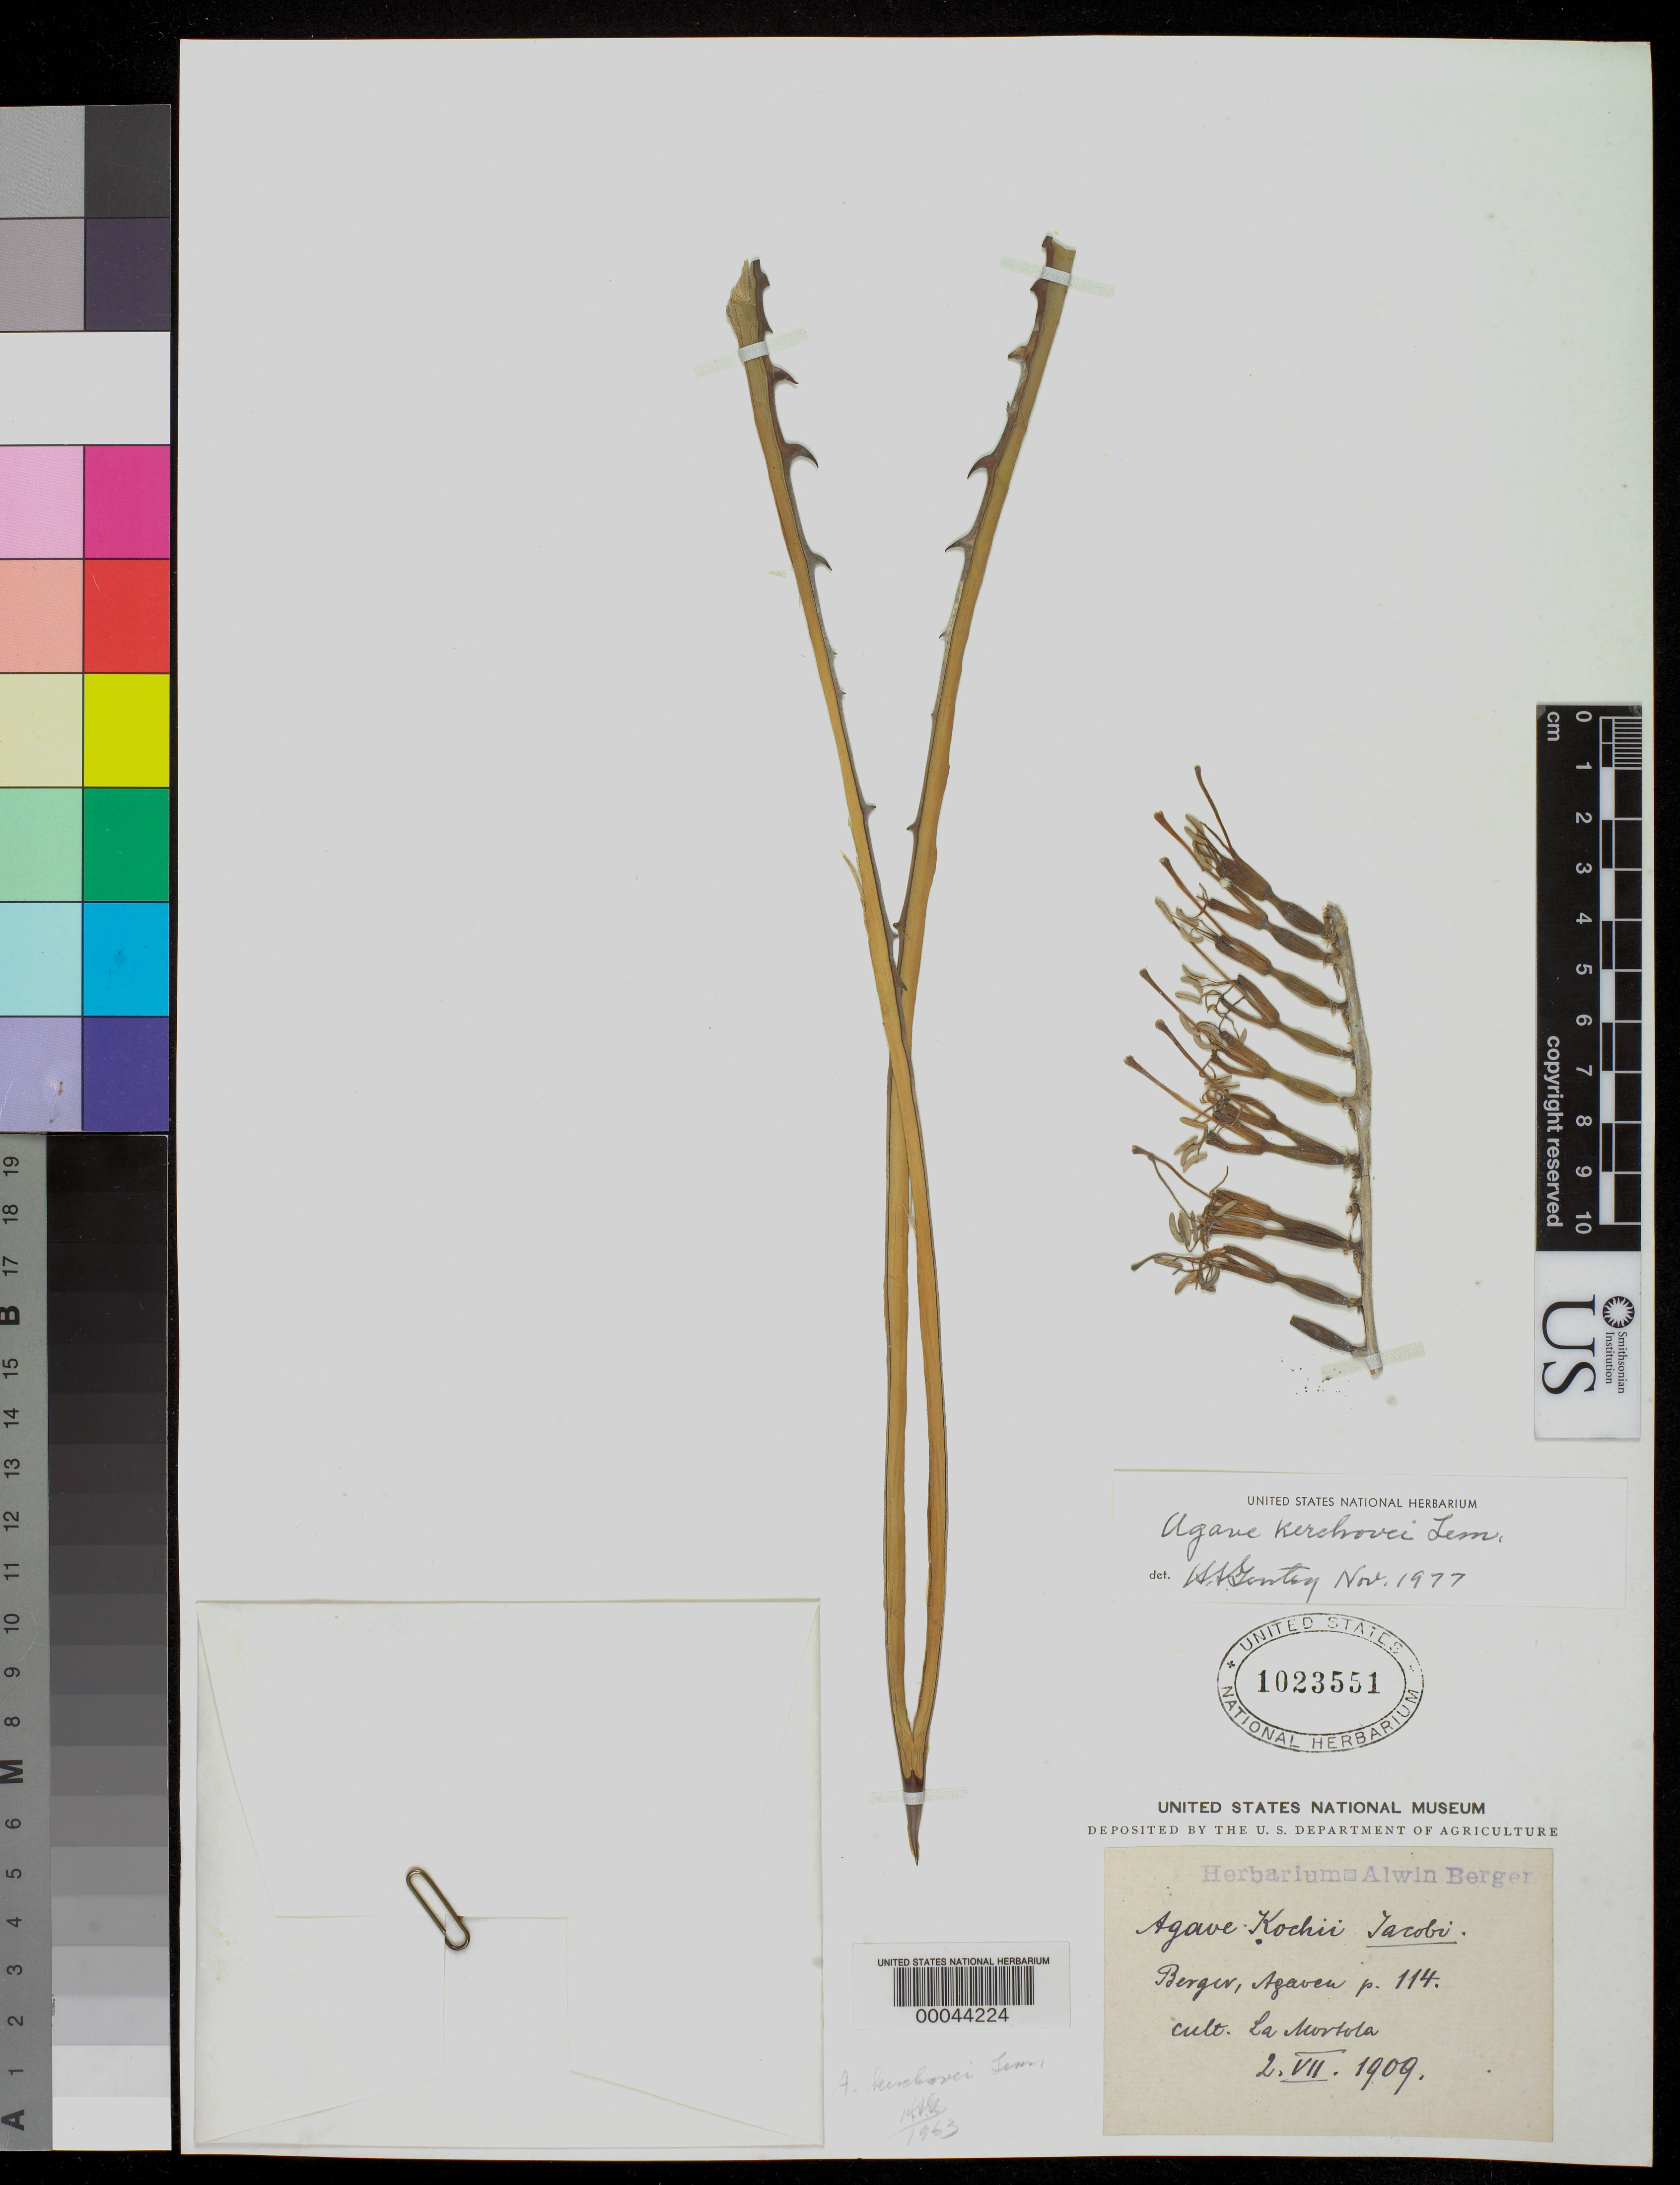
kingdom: Plantae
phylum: Tracheophyta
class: Liliopsida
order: Asparagales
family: Asparagaceae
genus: Agave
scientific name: Agave kerchovei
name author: Lem.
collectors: ex herb. A. Berger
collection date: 1909-06-02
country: Mexico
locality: Cultivated at La Mortola, Italy.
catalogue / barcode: US 1023551